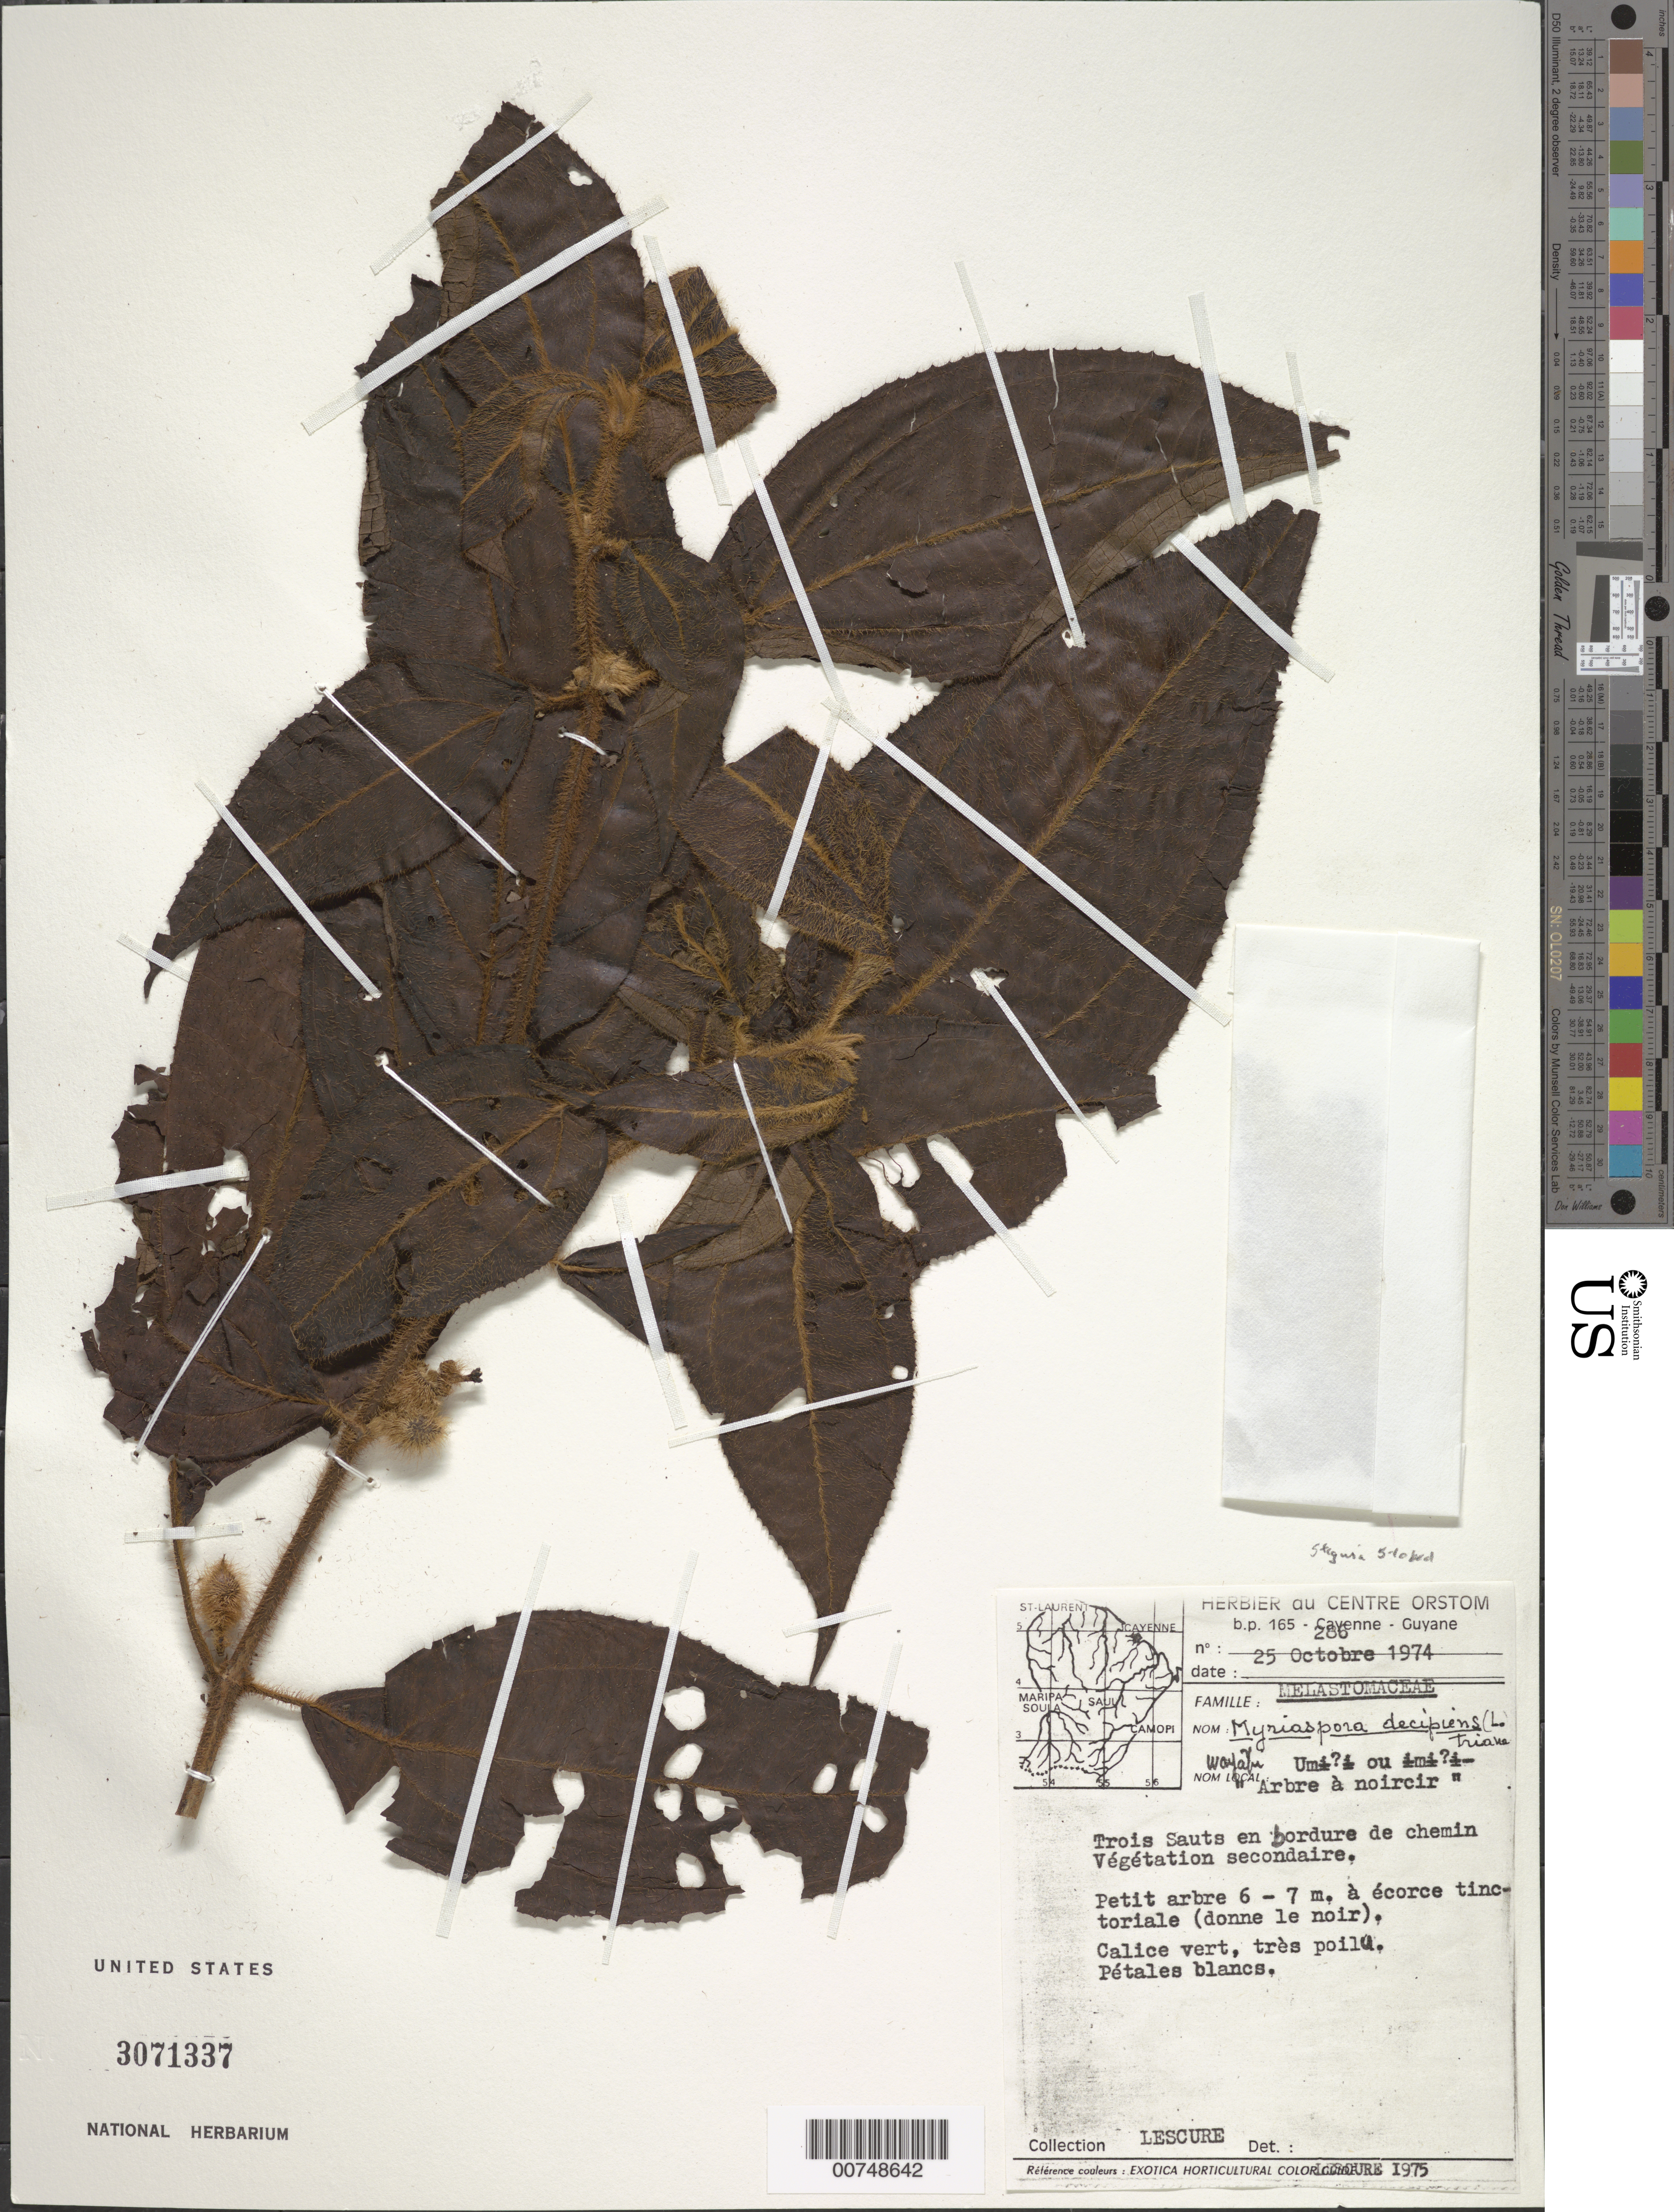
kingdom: Plantae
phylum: Tracheophyta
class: Magnoliopsida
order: Myrtales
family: Melastomataceae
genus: Bellucia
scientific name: Bellucia egensis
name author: (DC.) Penneys et al.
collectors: J.-P. Lescure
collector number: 386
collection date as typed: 25-Oct-74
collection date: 1974-10-25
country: French Guiana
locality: Trois Sauts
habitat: Bordure de chemin; vegetation secondaire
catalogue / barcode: US 3071337